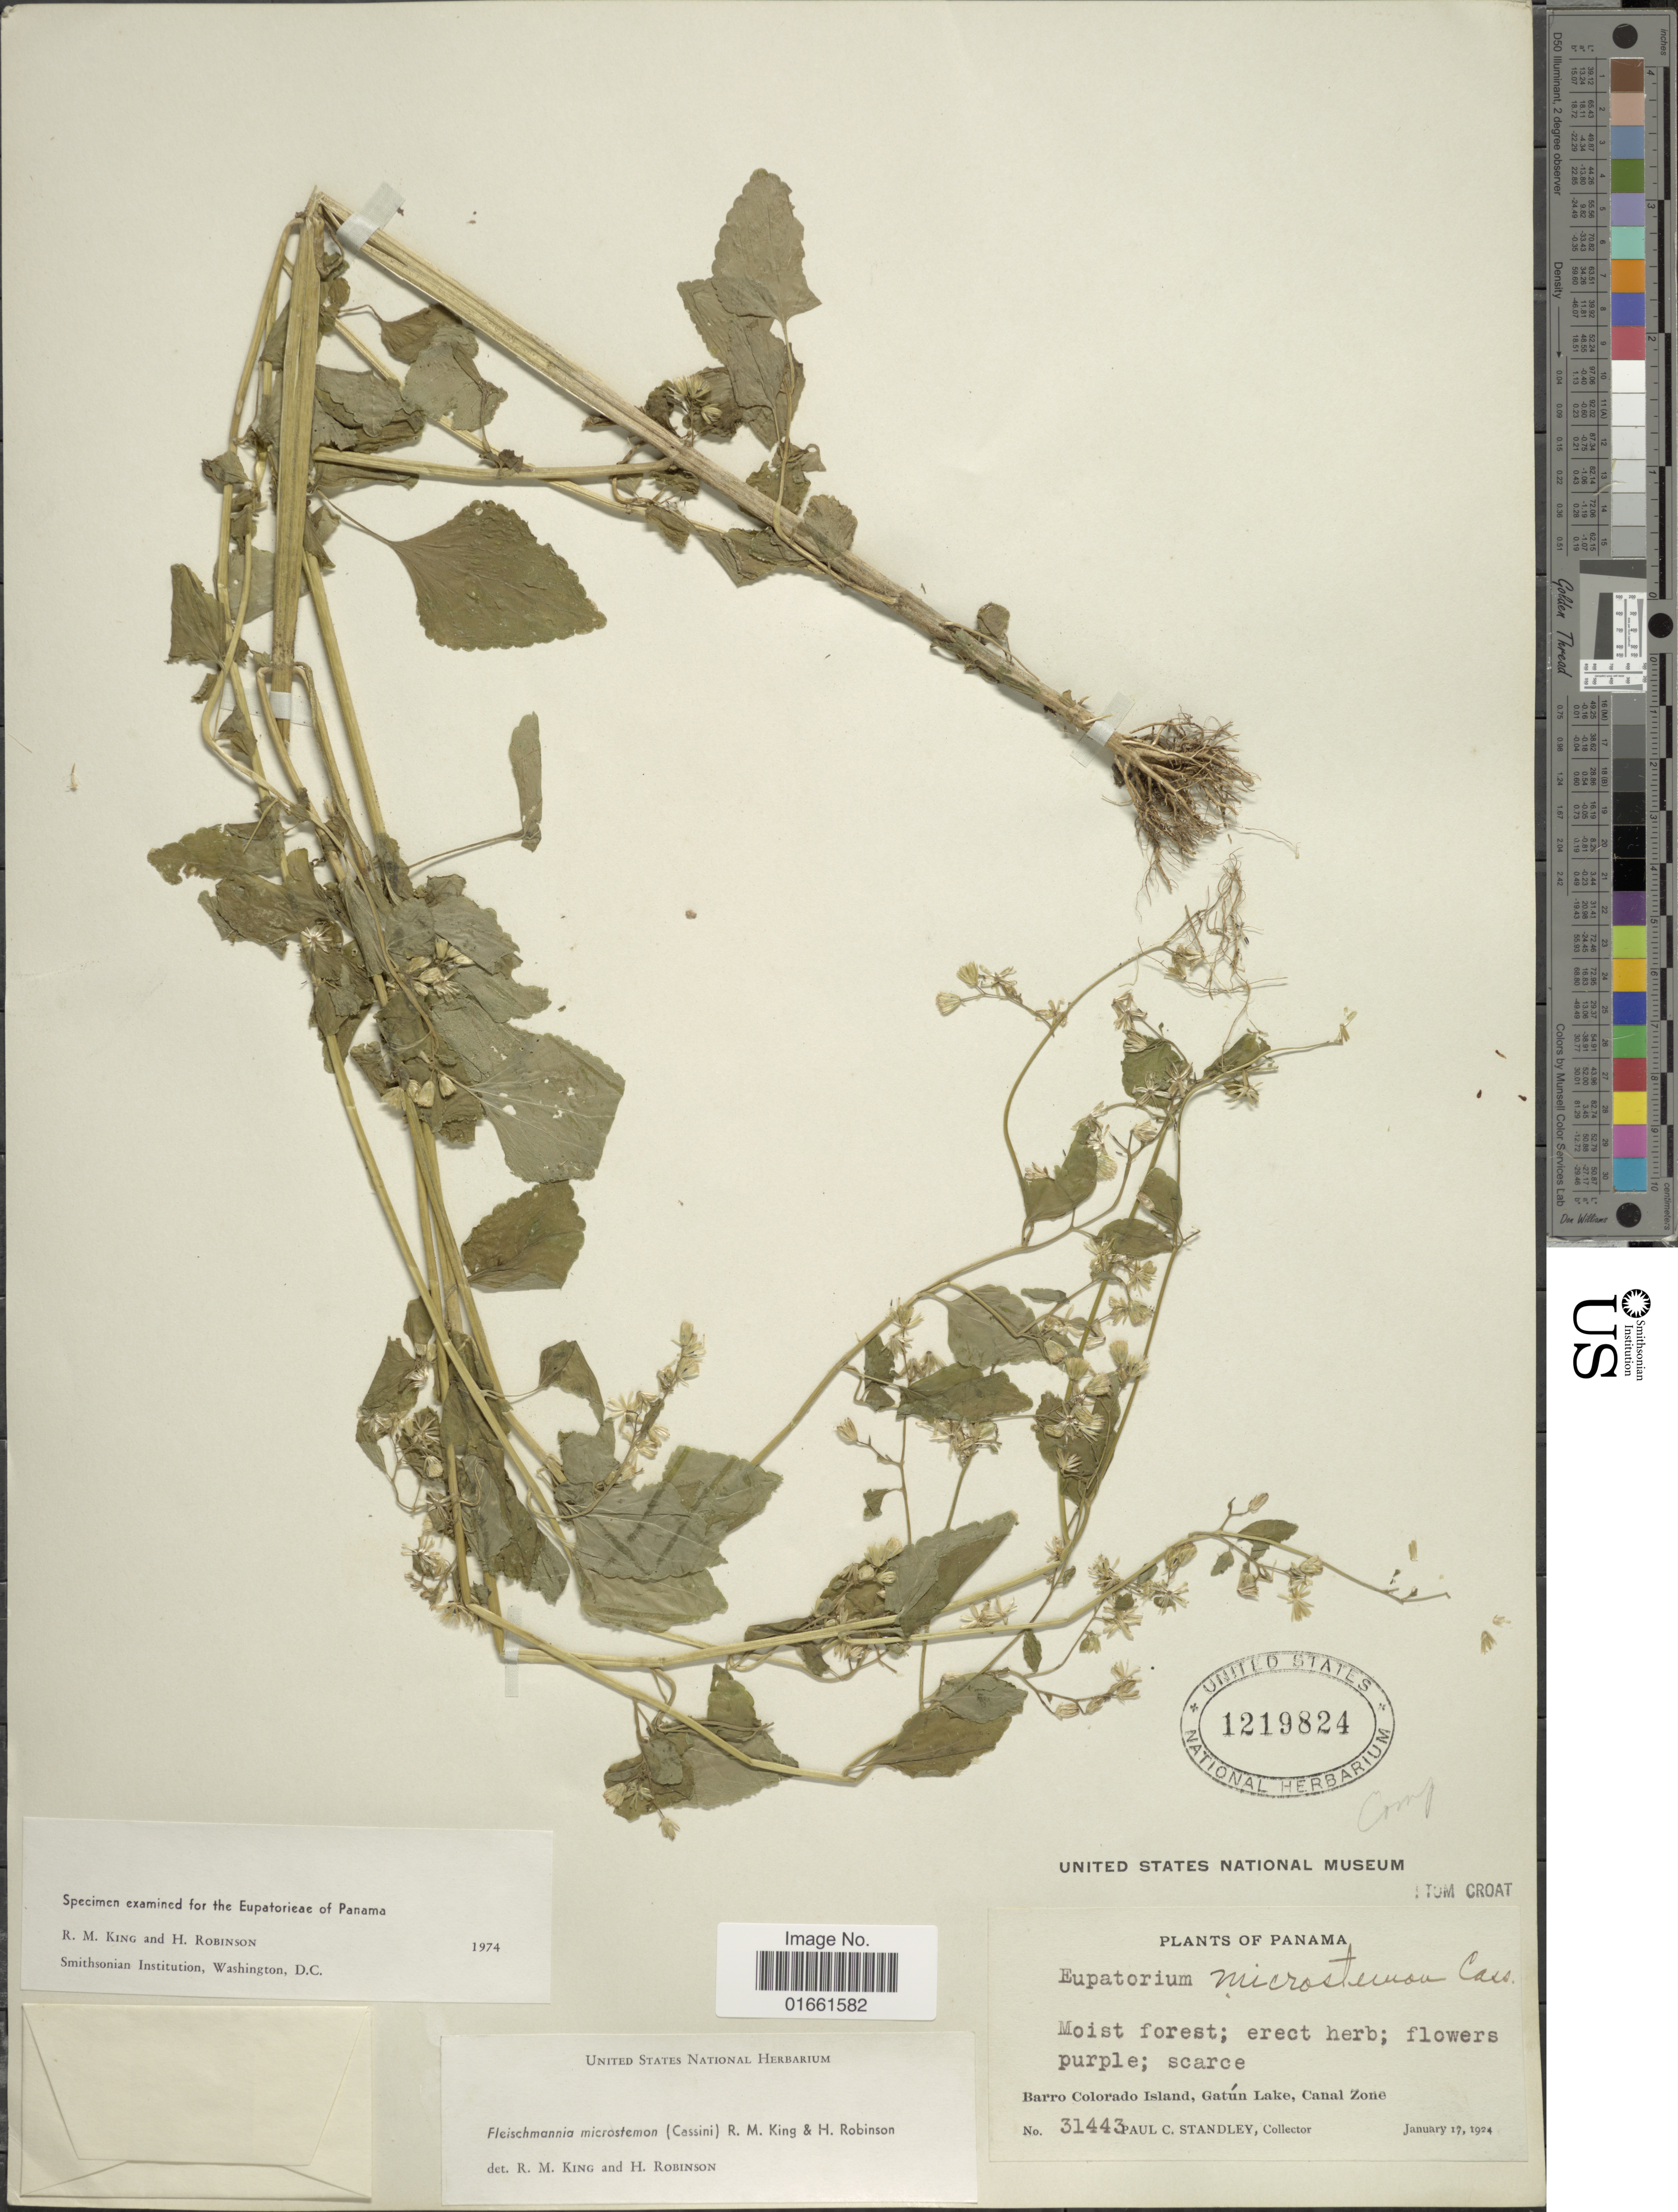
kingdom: Plantae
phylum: Tracheophyta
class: Magnoliopsida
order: Asterales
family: Asteraceae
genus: Fleischmannia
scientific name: Fleischmannia microstemon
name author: (Cass.) R.M. King & H. Rob.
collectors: P. C. Standley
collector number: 31443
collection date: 1924-01-17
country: Panama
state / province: Panamá Oeste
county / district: Canal Zone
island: Barro Colorado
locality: Barro Colorado Island, Gatum lake, Canal Zone.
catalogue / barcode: US 1219824